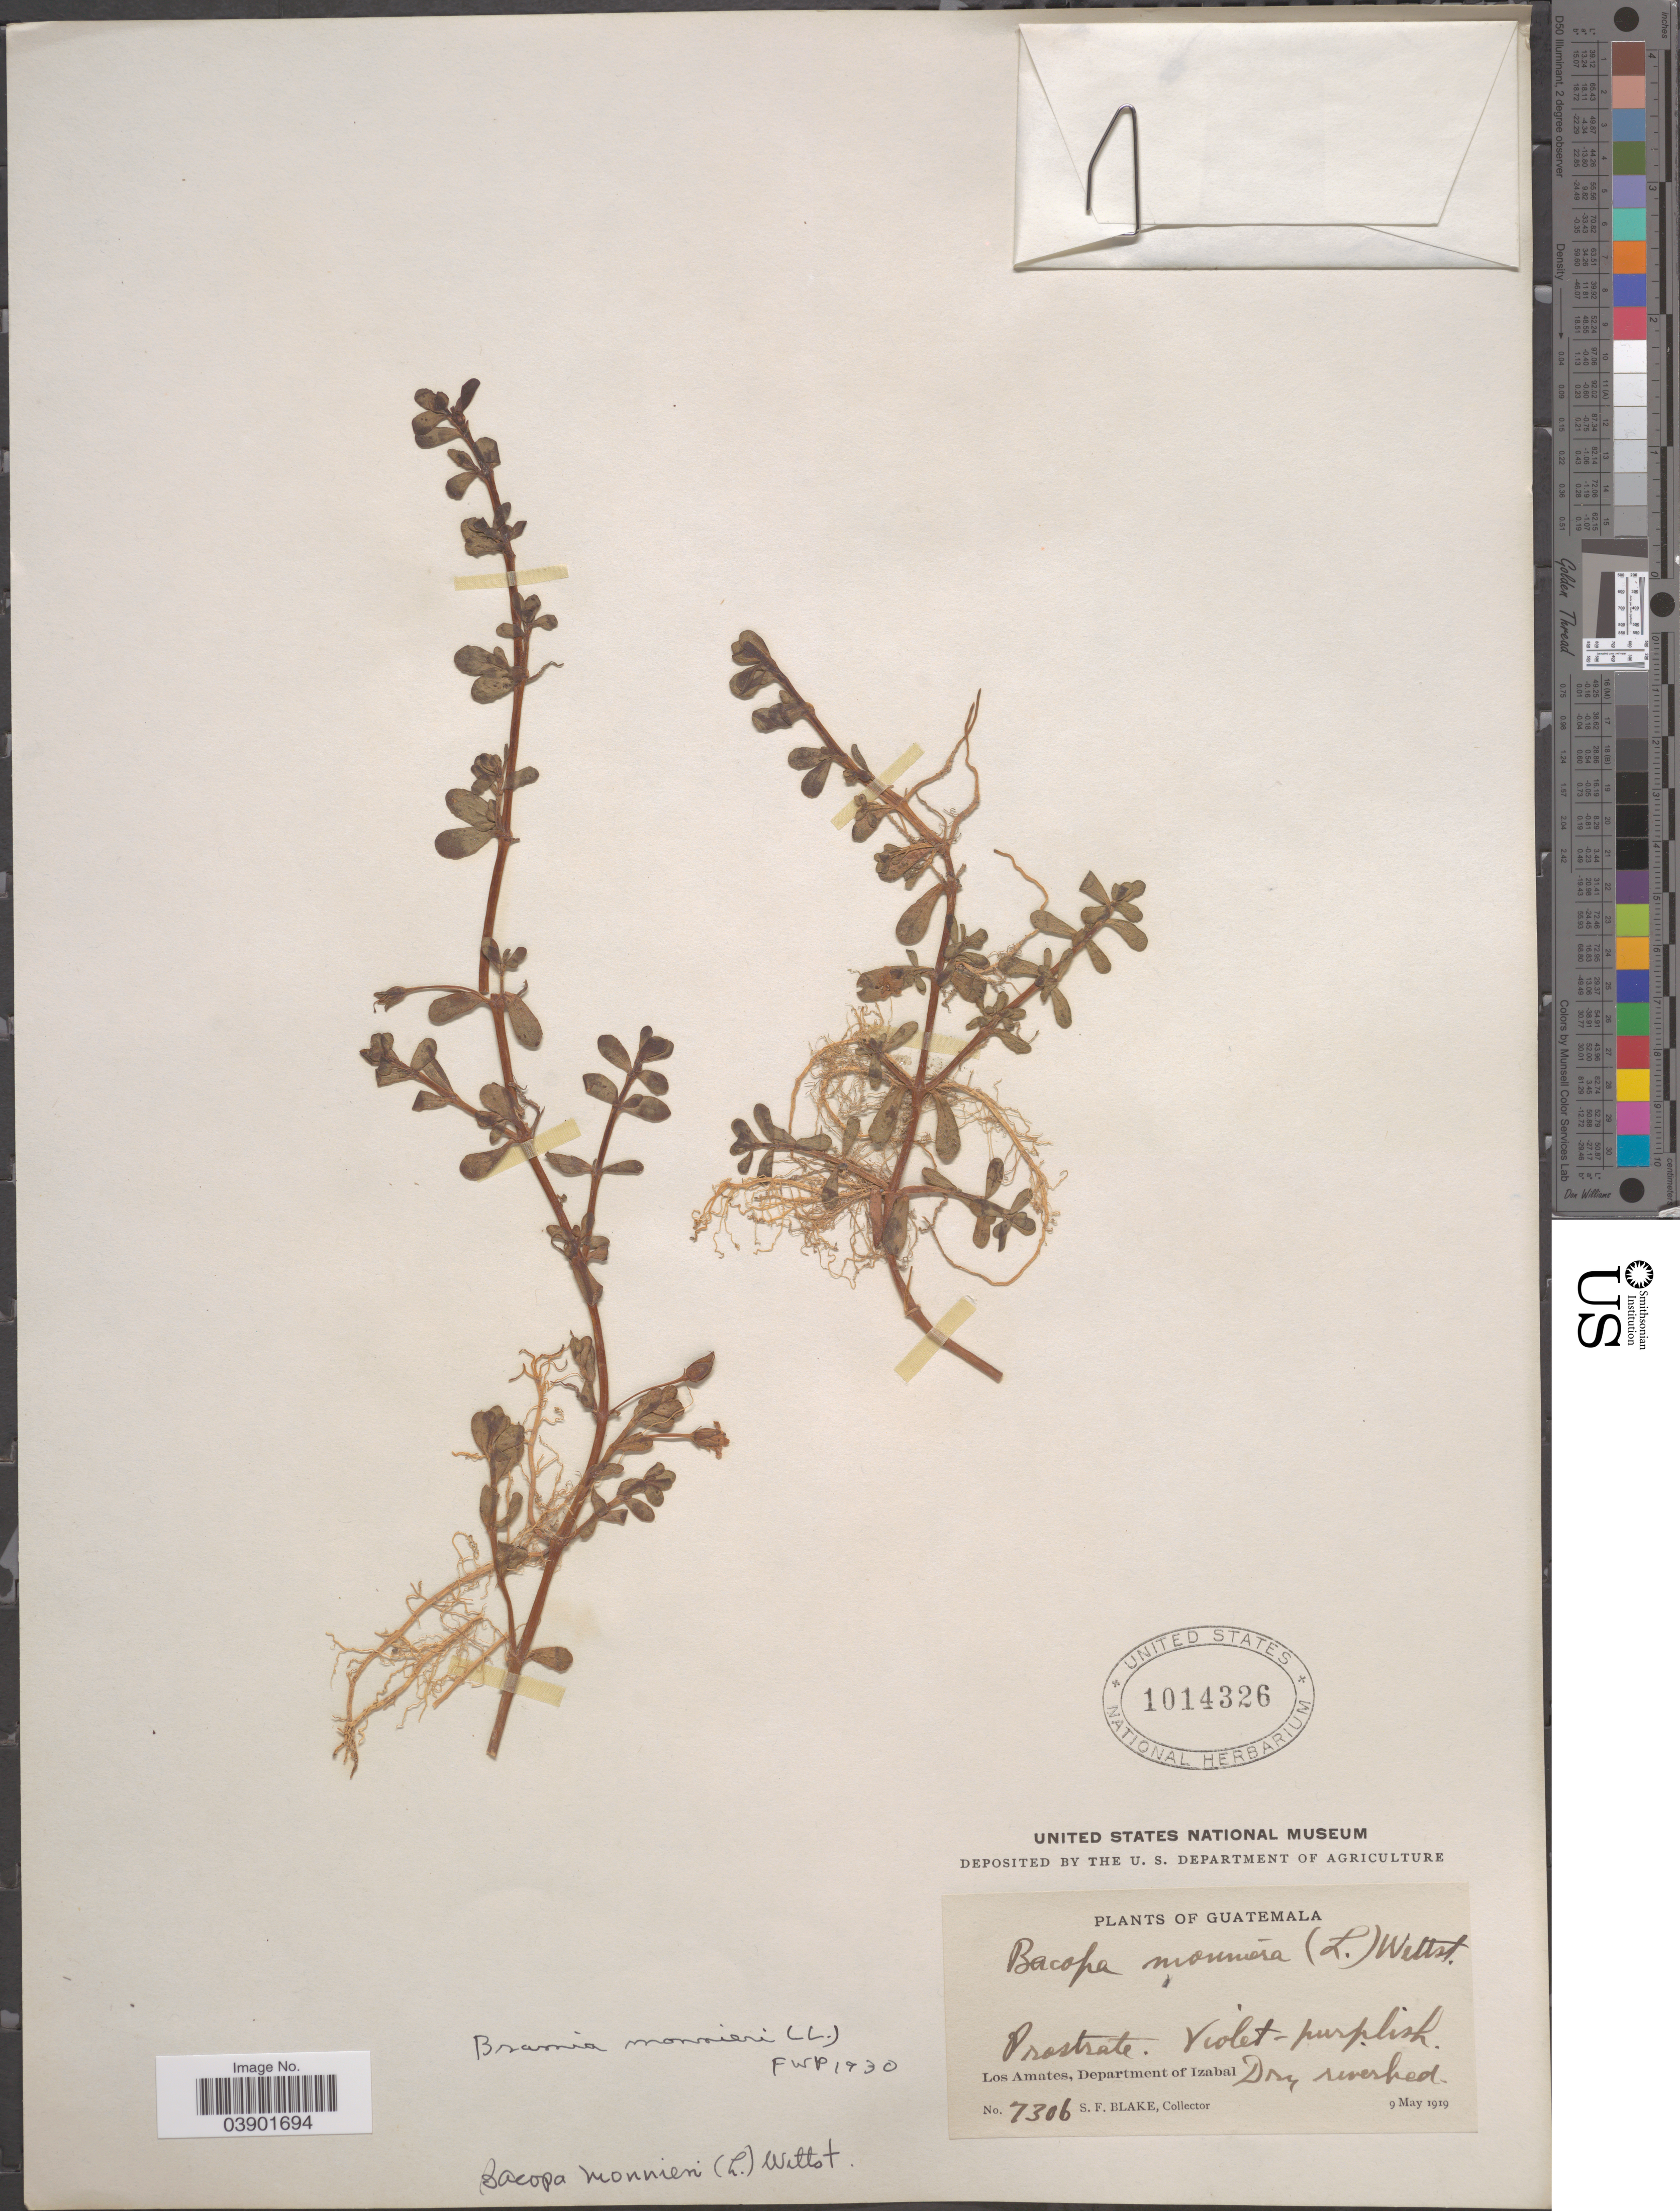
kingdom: Plantae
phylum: Tracheophyta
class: Magnoliopsida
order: Lamiales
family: Plantaginaceae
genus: Bacopa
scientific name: Bacopa monnieri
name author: (L.) Pennell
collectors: S. Blake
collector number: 7306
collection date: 1919-05-09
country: Guatemala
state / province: Izabal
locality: Los Amates, Department of Izabal.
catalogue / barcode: US 1014326